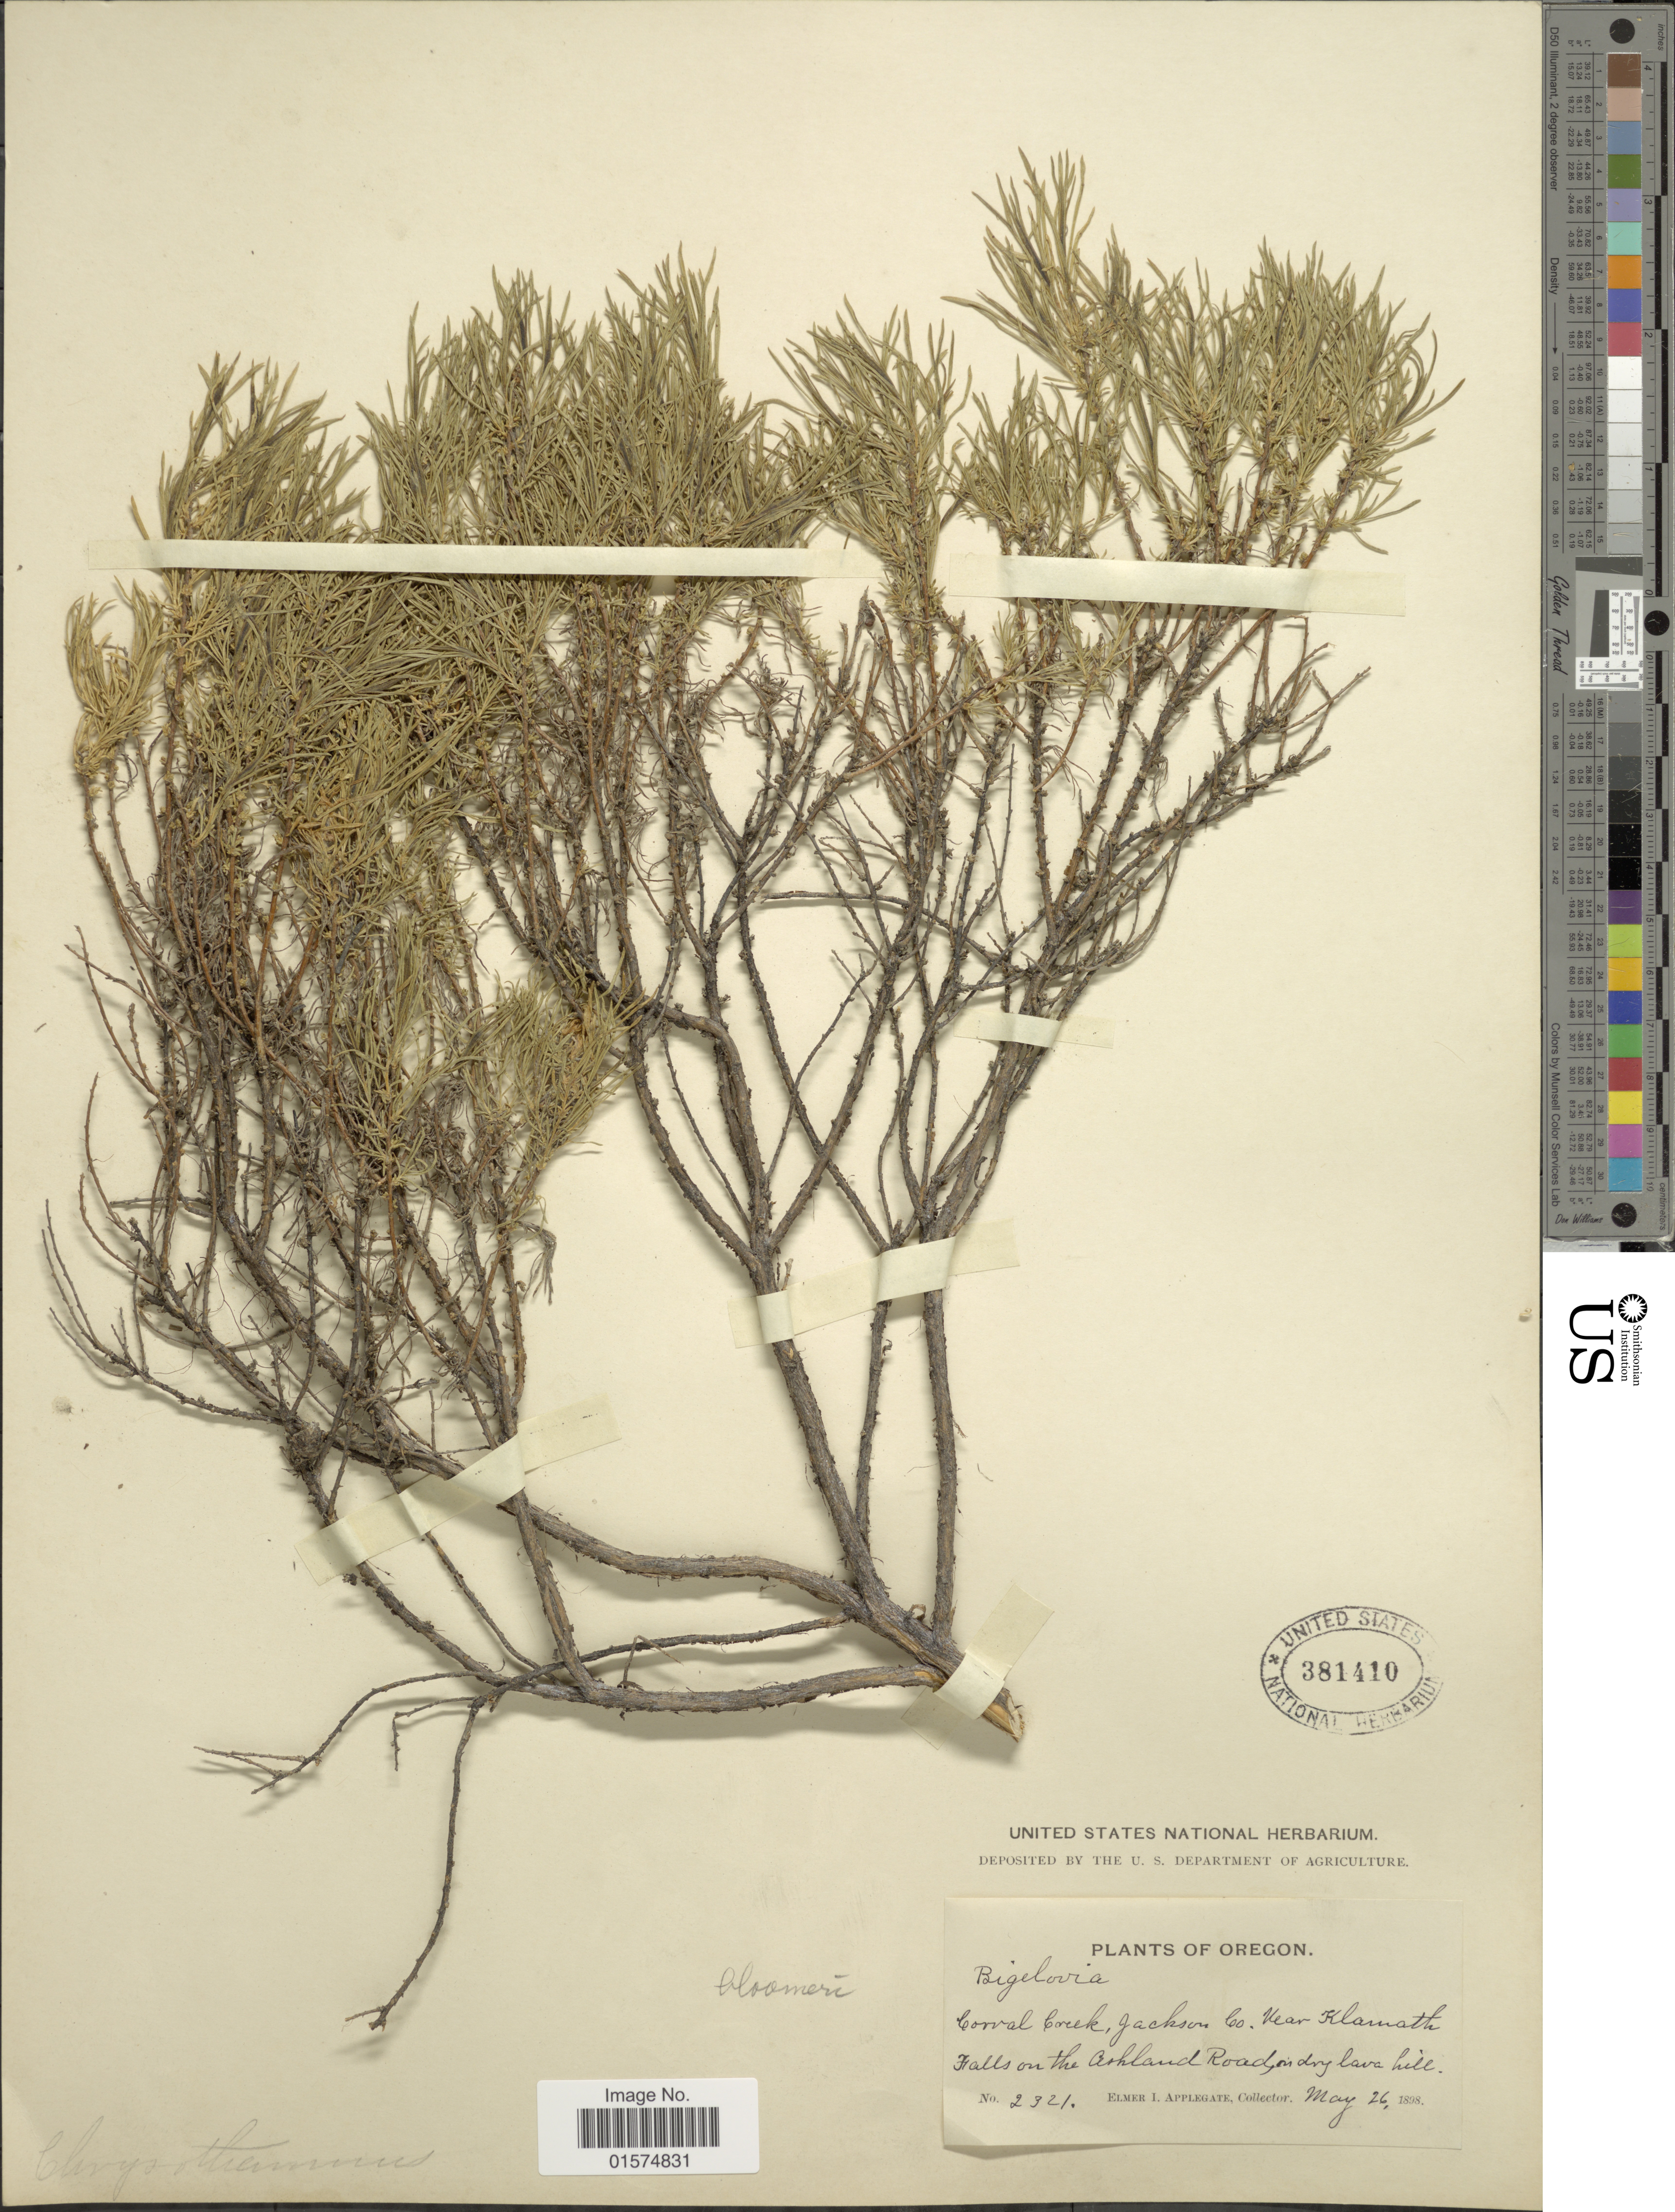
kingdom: Plantae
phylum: Tracheophyta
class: Magnoliopsida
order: Asterales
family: Asteraceae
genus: Ericameria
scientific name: Ericameria bloomeri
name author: (A. Gray) J.F. Macbr.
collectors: E. I. Applegate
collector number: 2321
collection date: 1898-05-26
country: United States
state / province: Oregon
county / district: Jackson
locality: Corral Creek, Jackson Co. Near Klamath Falls on the Ashland Road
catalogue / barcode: US 381410